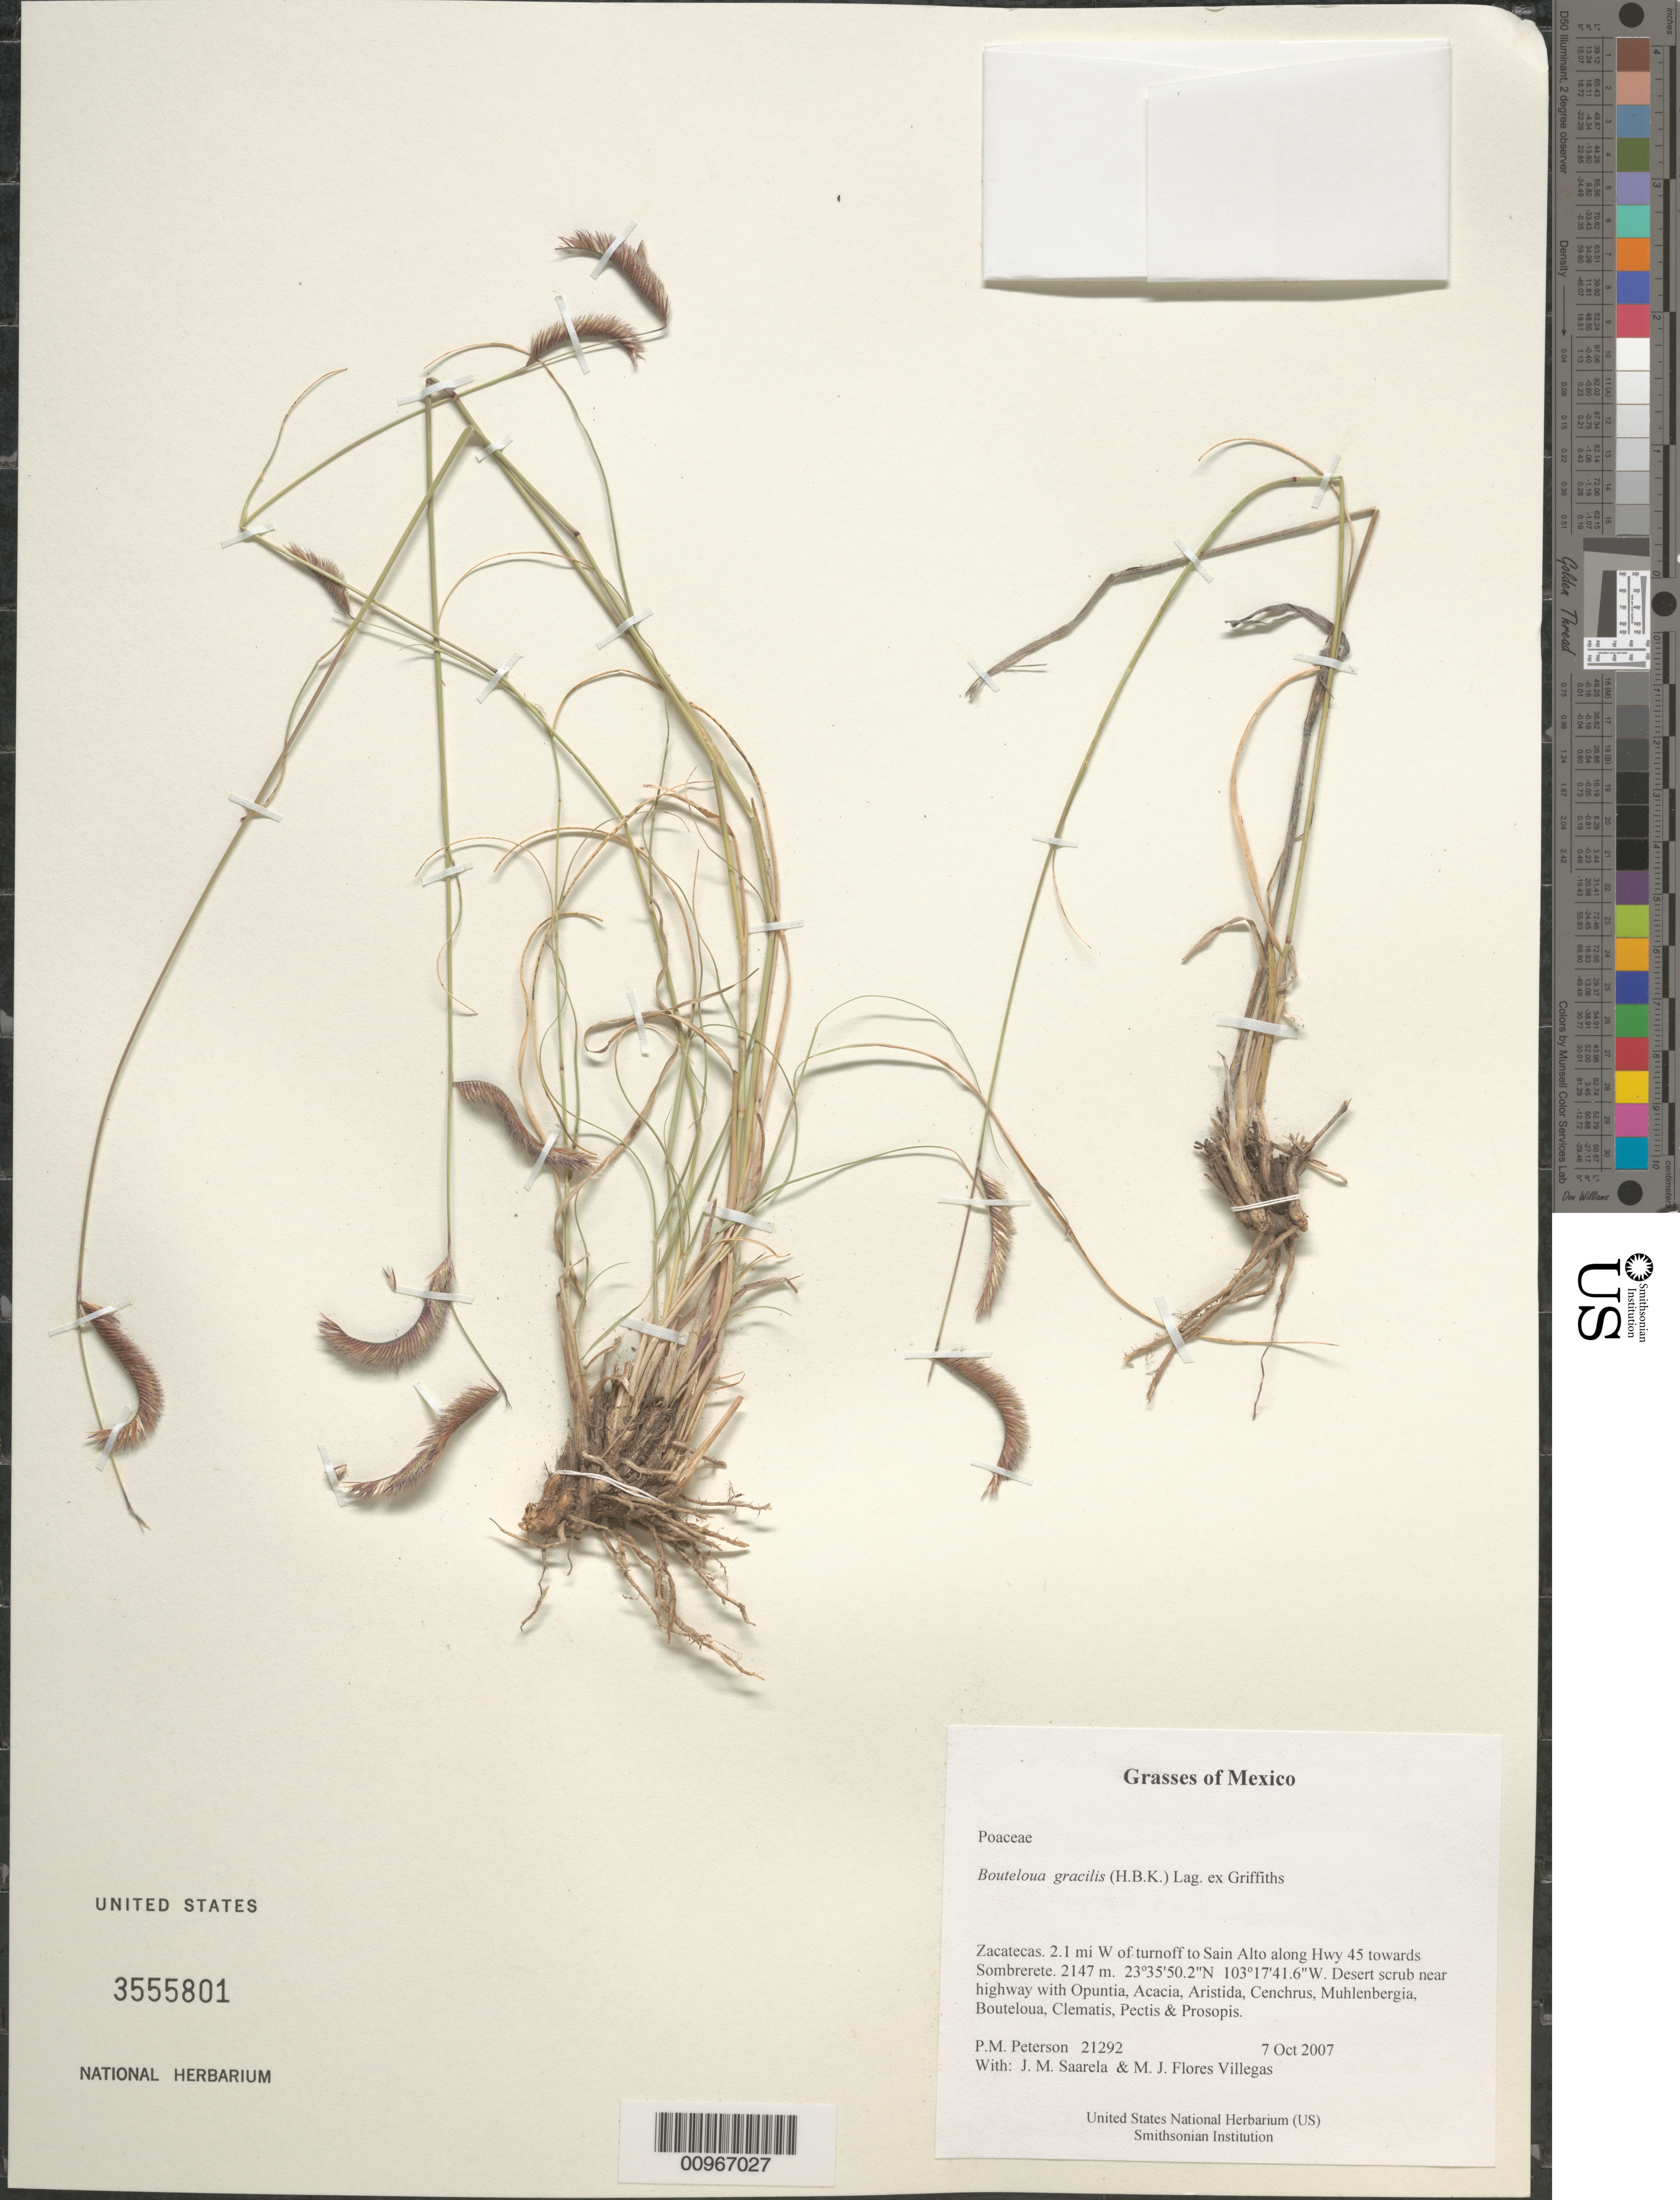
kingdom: Plantae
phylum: Tracheophyta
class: Liliopsida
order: Poales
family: Poaceae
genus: Bouteloua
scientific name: Bouteloua gracilis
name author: (Kunth) Lag. ex Griffiths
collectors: P. M. Peterson, J. Saarela & M. Flores Villegas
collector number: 21292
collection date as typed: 07 Oct 2007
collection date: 2007-10-07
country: Mexico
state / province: Zacatecas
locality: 2.1 mi W of turnoff to Sain Alto along Hwy 45 towards Sombrerete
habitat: Desert scrub near highway with Opuntia, Acacia, Aristida, Cenchrus, Muhlenbergia, Bouteloua, Clematis, Pectis & Prosopis.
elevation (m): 2147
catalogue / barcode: US 3555801